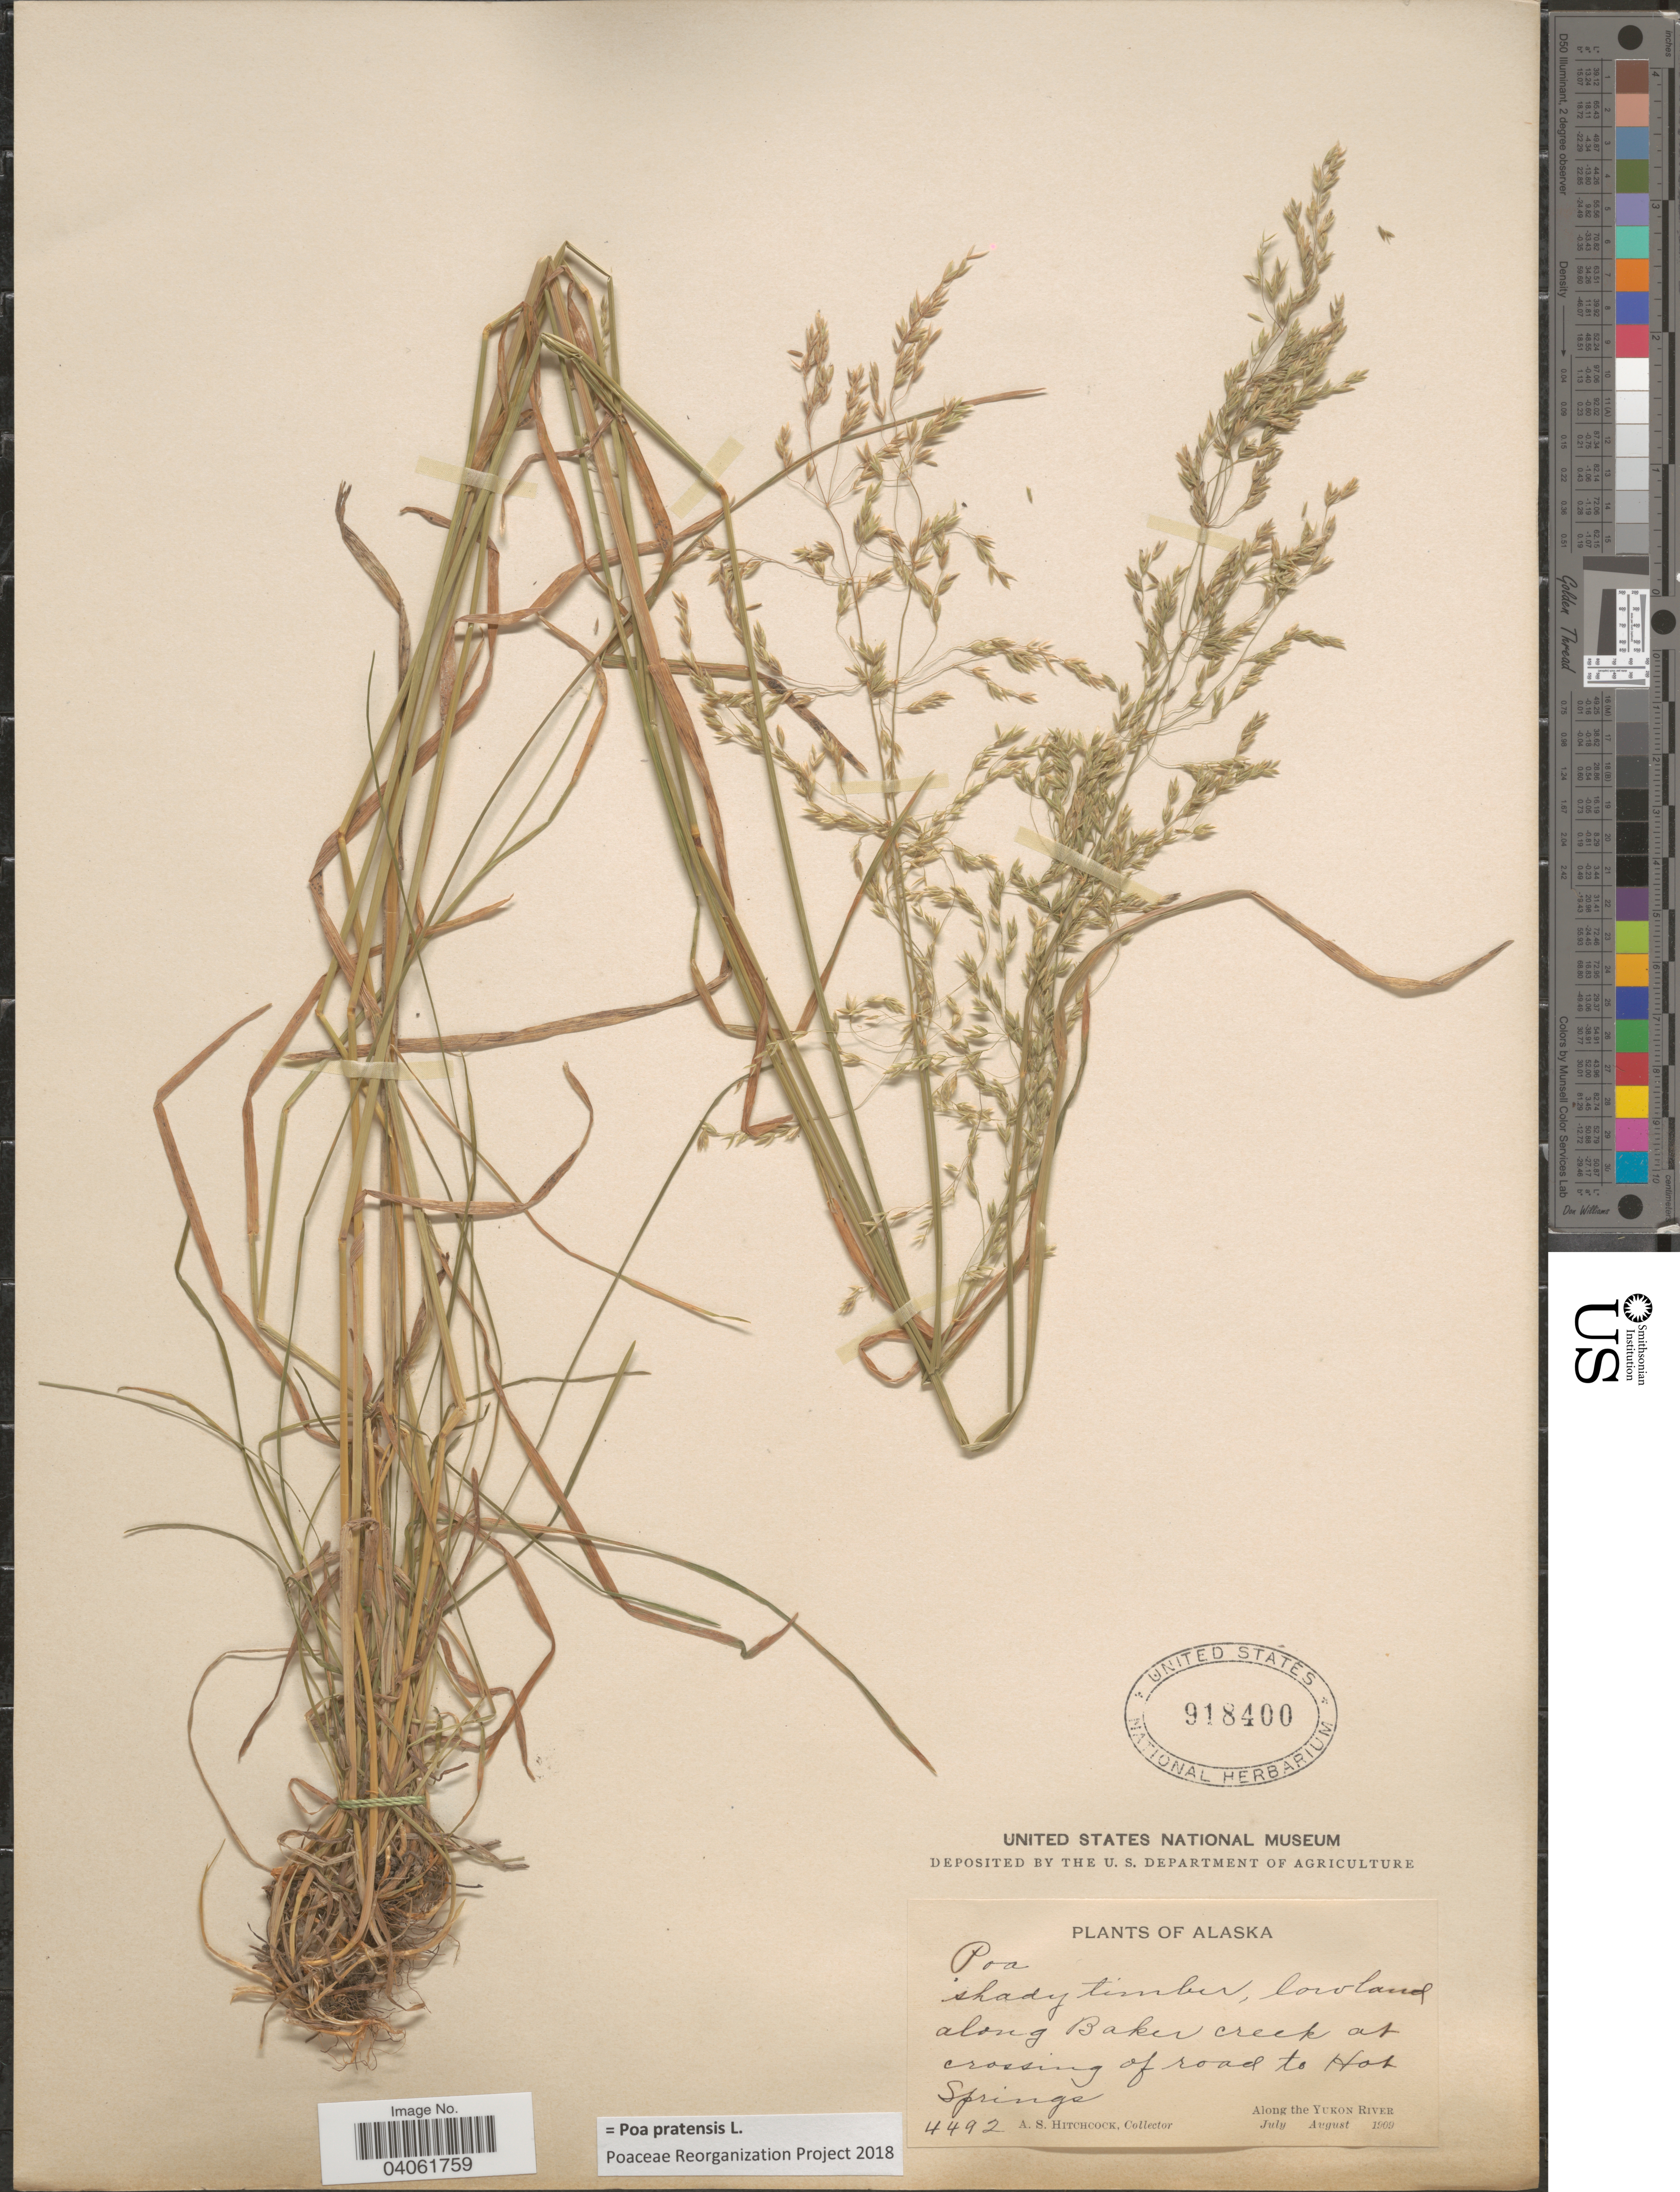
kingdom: Plantae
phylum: Tracheophyta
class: Liliopsida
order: Poales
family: Poaceae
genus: Poa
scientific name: Poa pratensis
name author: L.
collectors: A. S. Hitchcock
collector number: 4492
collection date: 1909-07/1909-08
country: United States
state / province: Alaska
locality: Along Baker creek at crossing of road to Hot Springs. Along the Yukon River.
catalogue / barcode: US 918400